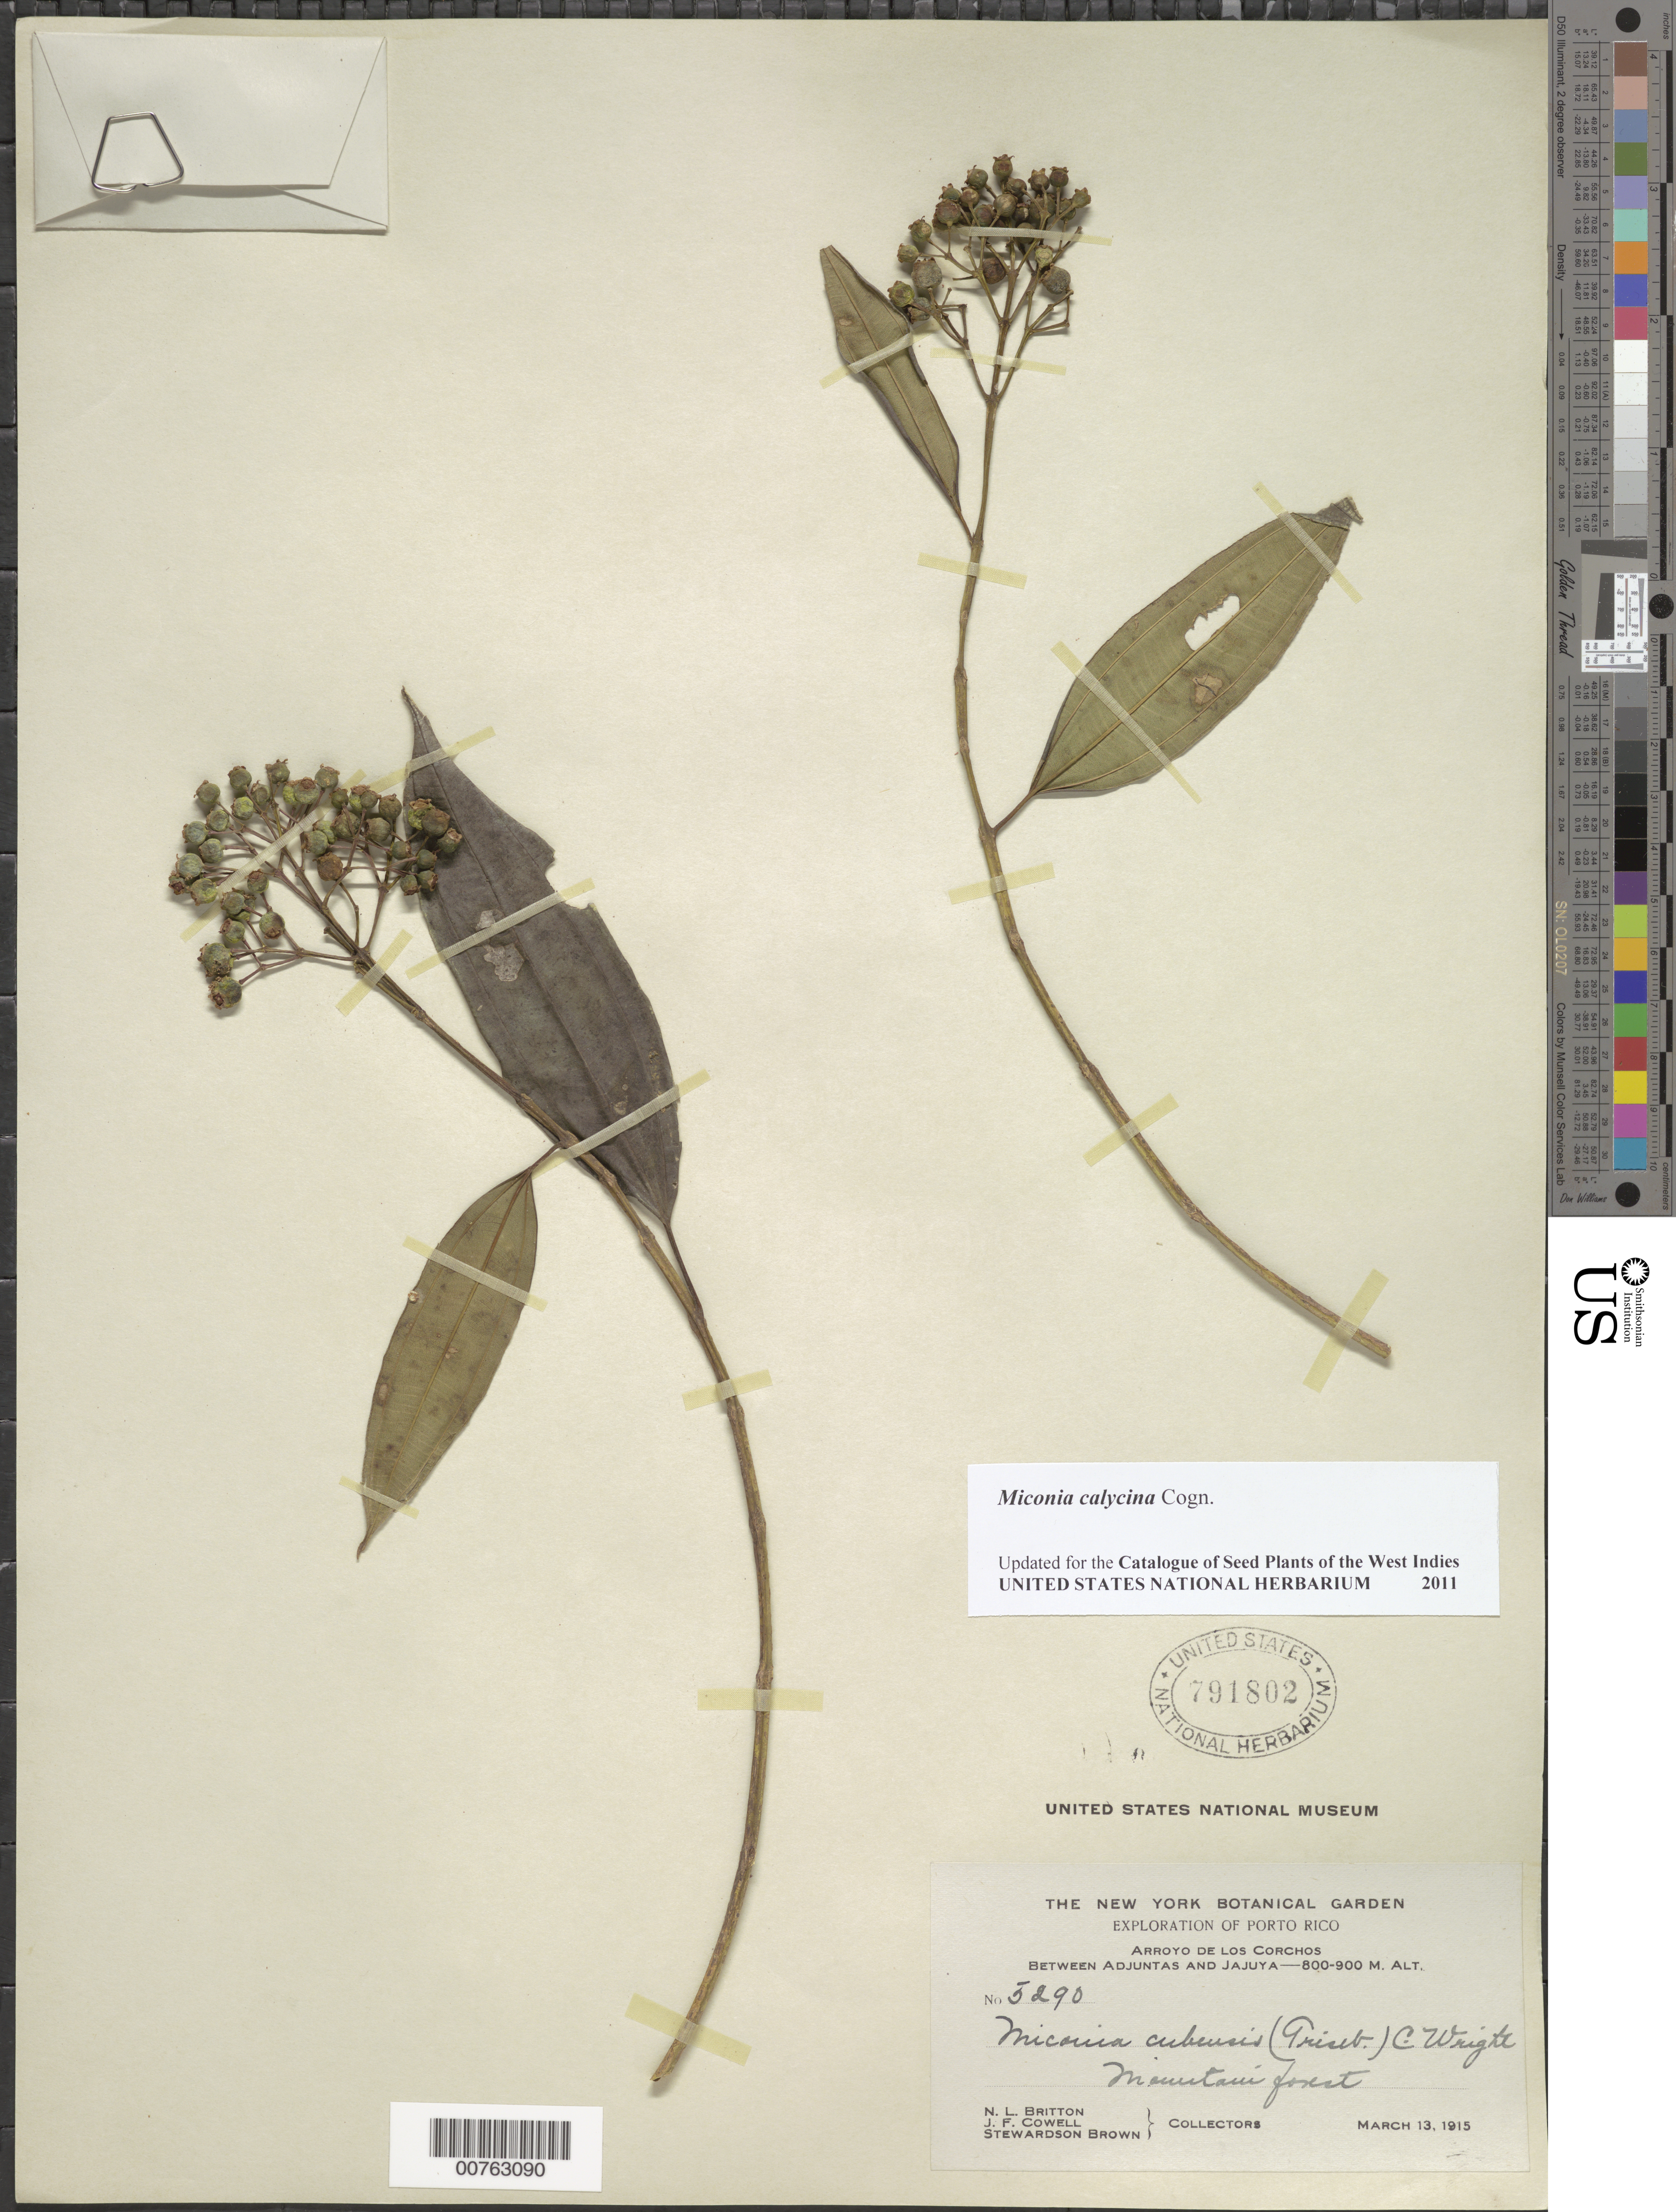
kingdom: Plantae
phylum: Tracheophyta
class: Magnoliopsida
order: Myrtales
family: Melastomataceae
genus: Miconia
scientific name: Miconia cubensis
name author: (C. Wright ex Griseb.) C. Wright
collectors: N. Britton, J. F. Cowell & S. Brown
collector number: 5290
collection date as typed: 13 Mar 1915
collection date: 1915-03-13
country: Puerto Rico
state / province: Adjuntas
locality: Arroyo de Los Corchos, between Adjuntas and Jajuya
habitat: Mountain forest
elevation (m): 800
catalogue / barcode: US 791802